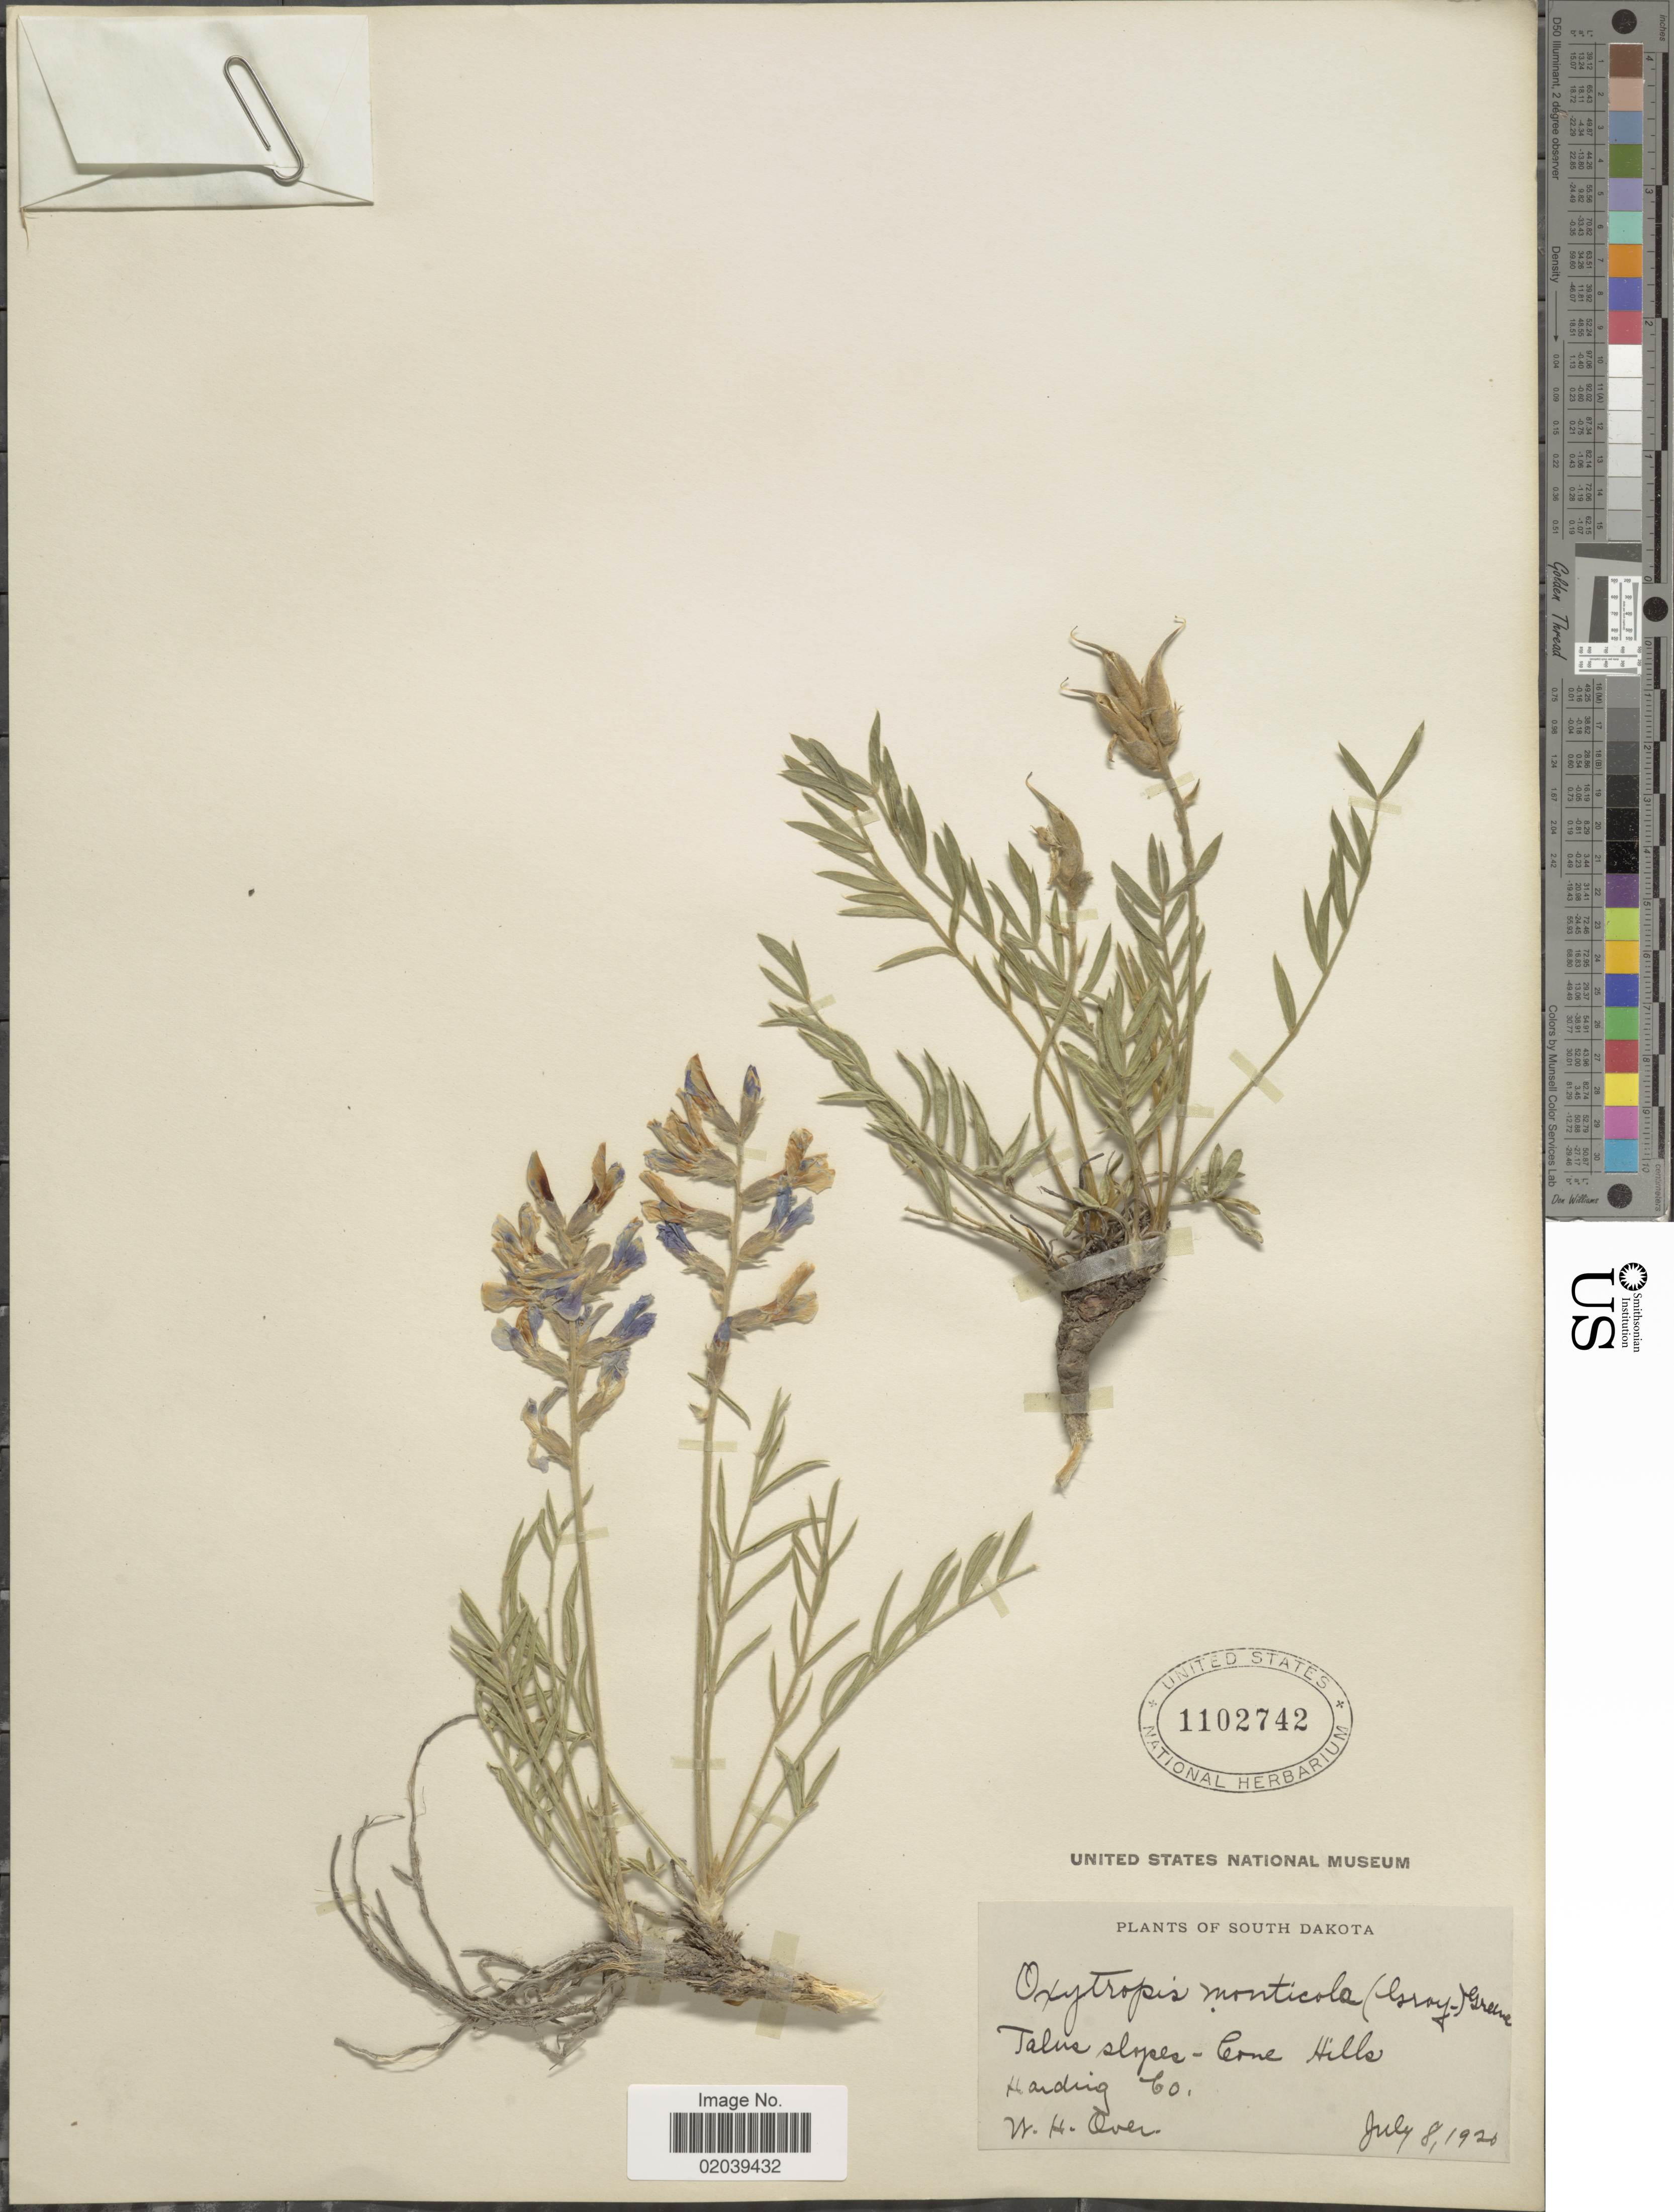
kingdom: Plantae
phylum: Tracheophyta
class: Magnoliopsida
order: Fabales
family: Fabaceae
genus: Oxytropis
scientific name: Oxytropis campestris var. gracilis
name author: (A. Nelson) Barneby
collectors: W. Over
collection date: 1920-07-08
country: United States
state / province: South Dakota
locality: Talus slopes - Cone Hills. Harding Co.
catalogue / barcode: US 1102742